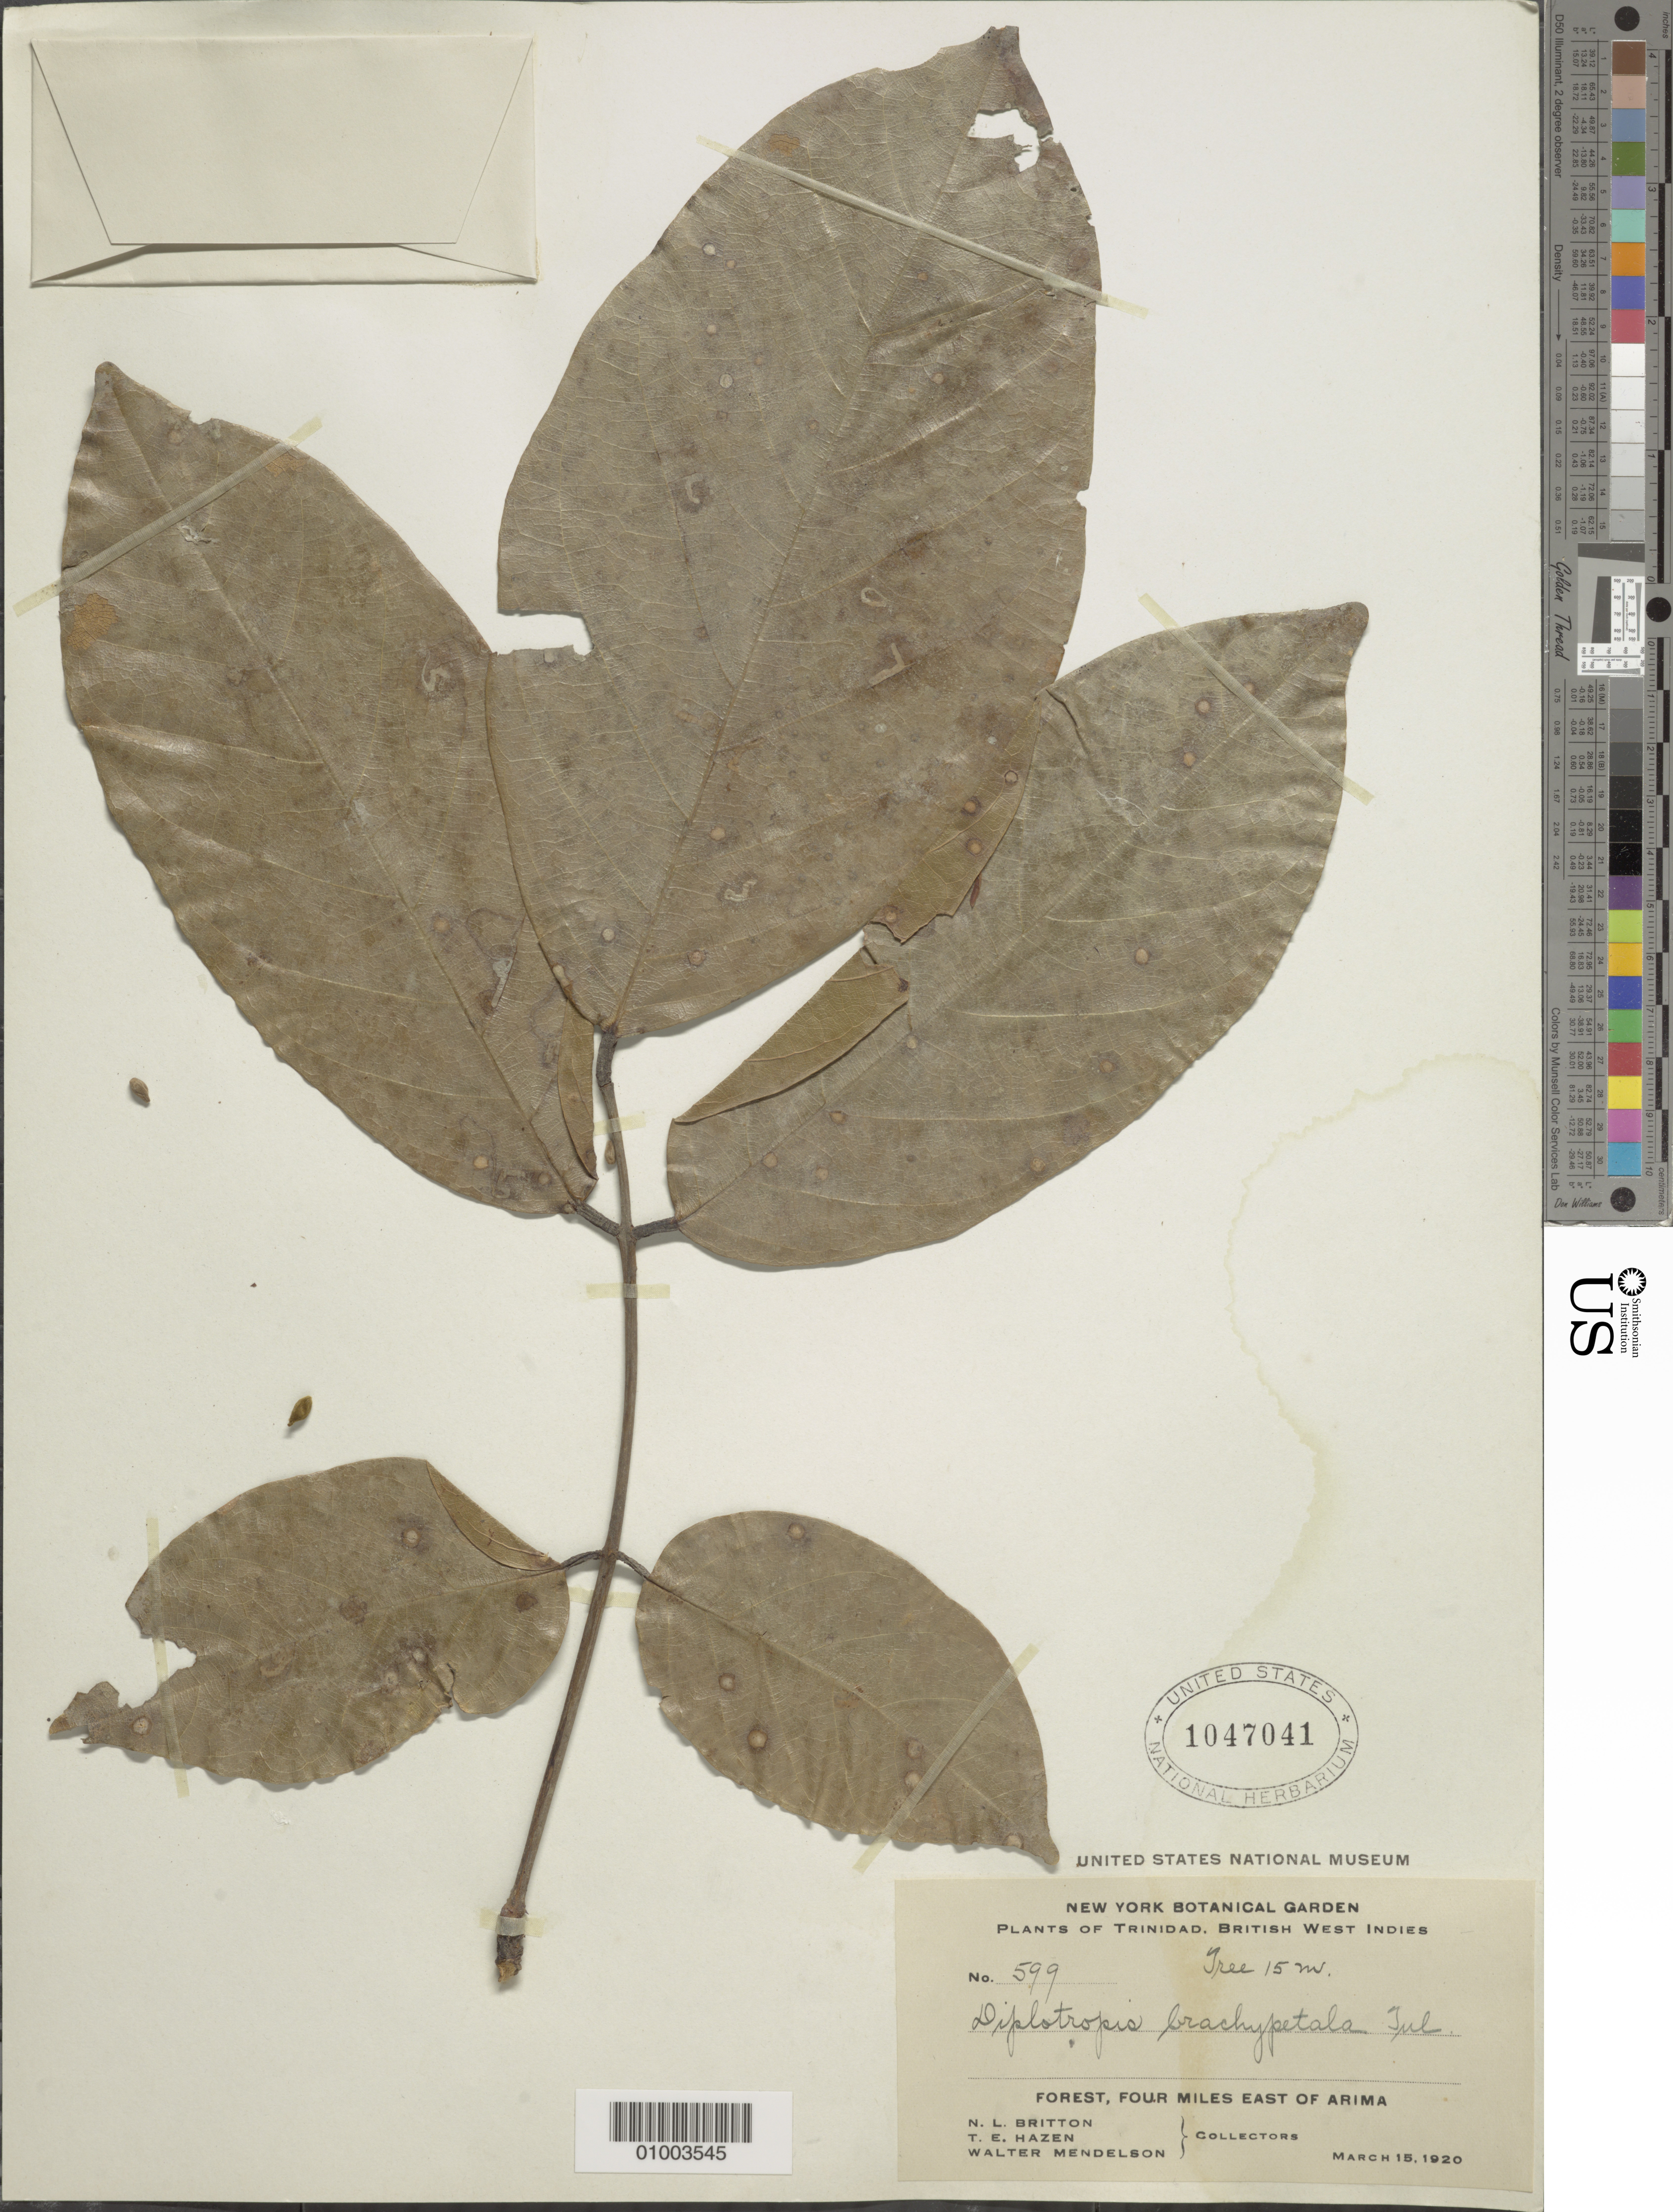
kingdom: Plantae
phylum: Tracheophyta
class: Magnoliopsida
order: Fabales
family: Fabaceae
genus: Clathrotropis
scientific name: Clathrotropis brachypetala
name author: (Tul.) Kleinh.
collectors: N. Britton, T. E. Hazen & W. Mendelson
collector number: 599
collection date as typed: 15 Mar 1920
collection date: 1920-03-15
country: Trinidad and Tobago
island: Trinidad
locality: Forest, four miles east of Arima. Tree 15m.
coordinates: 0 N, 0 E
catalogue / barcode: US 1047041